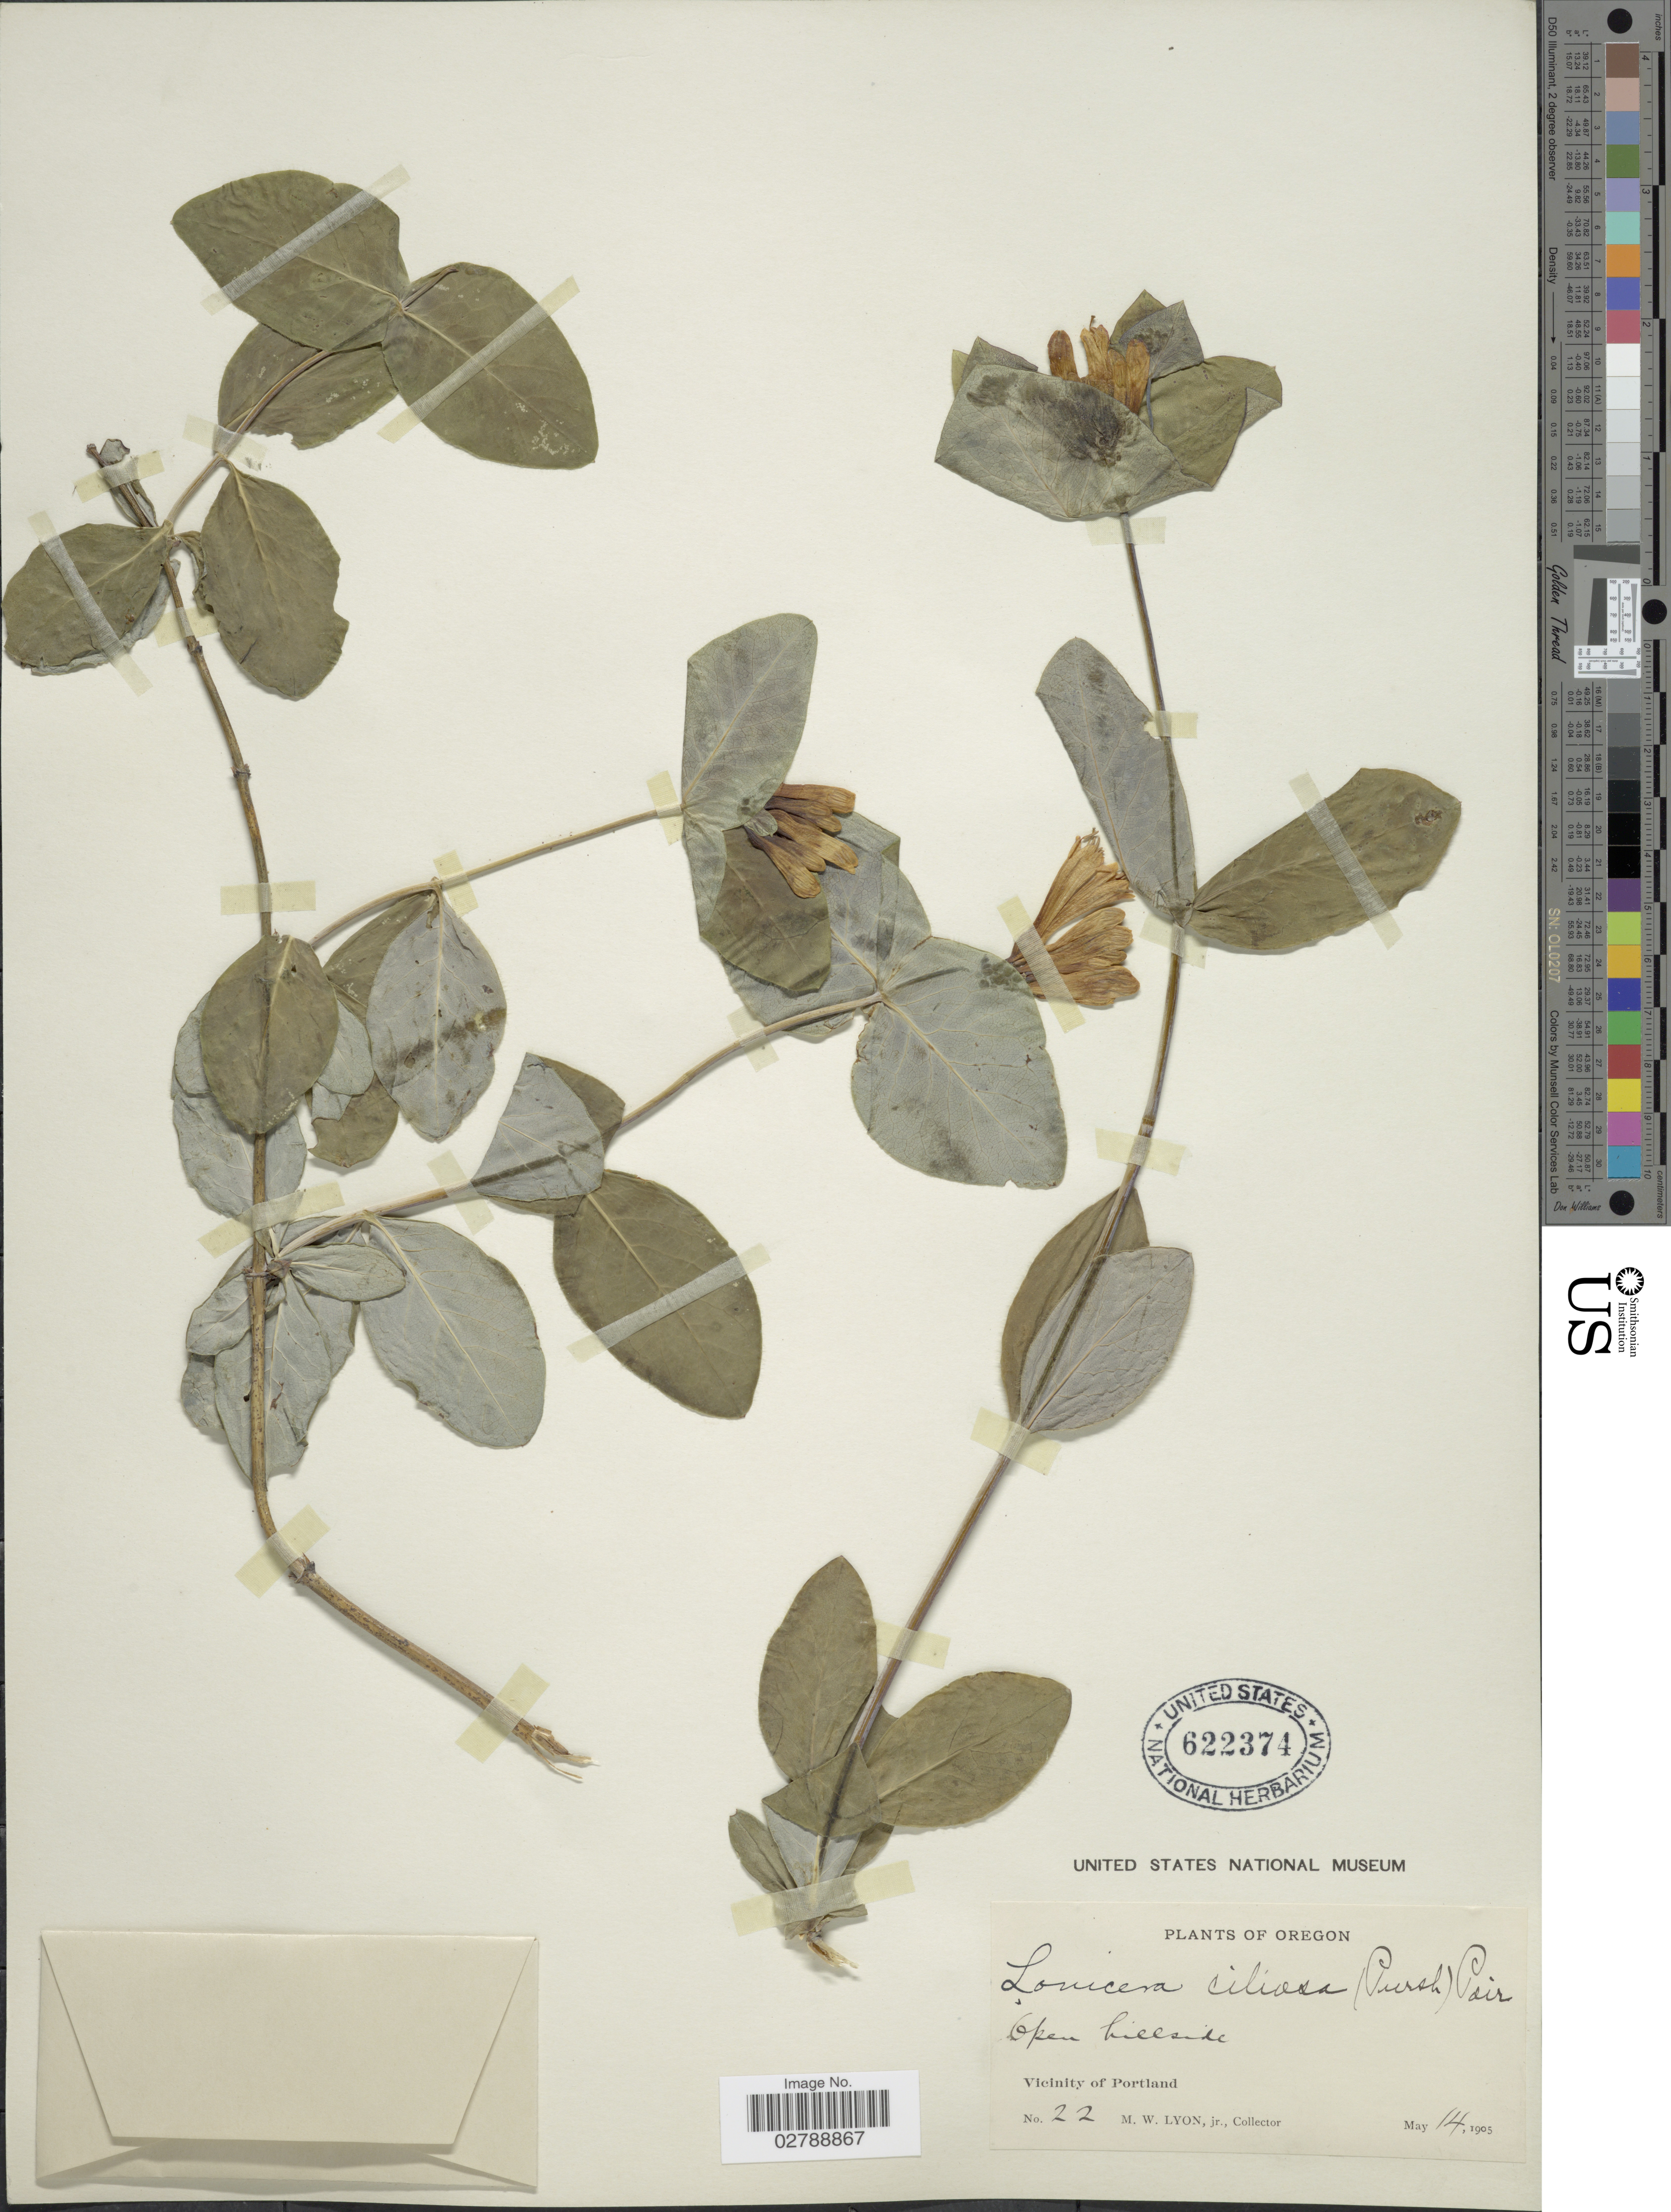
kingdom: Plantae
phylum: Tracheophyta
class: Magnoliopsida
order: Dipsacales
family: Caprifoliaceae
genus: Lonicera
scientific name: Lonicera ciliosa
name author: Poir.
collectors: M. W. Lyon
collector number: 22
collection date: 1905-05-14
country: United States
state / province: Oregon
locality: Vicinity of Portland.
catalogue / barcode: US 622374